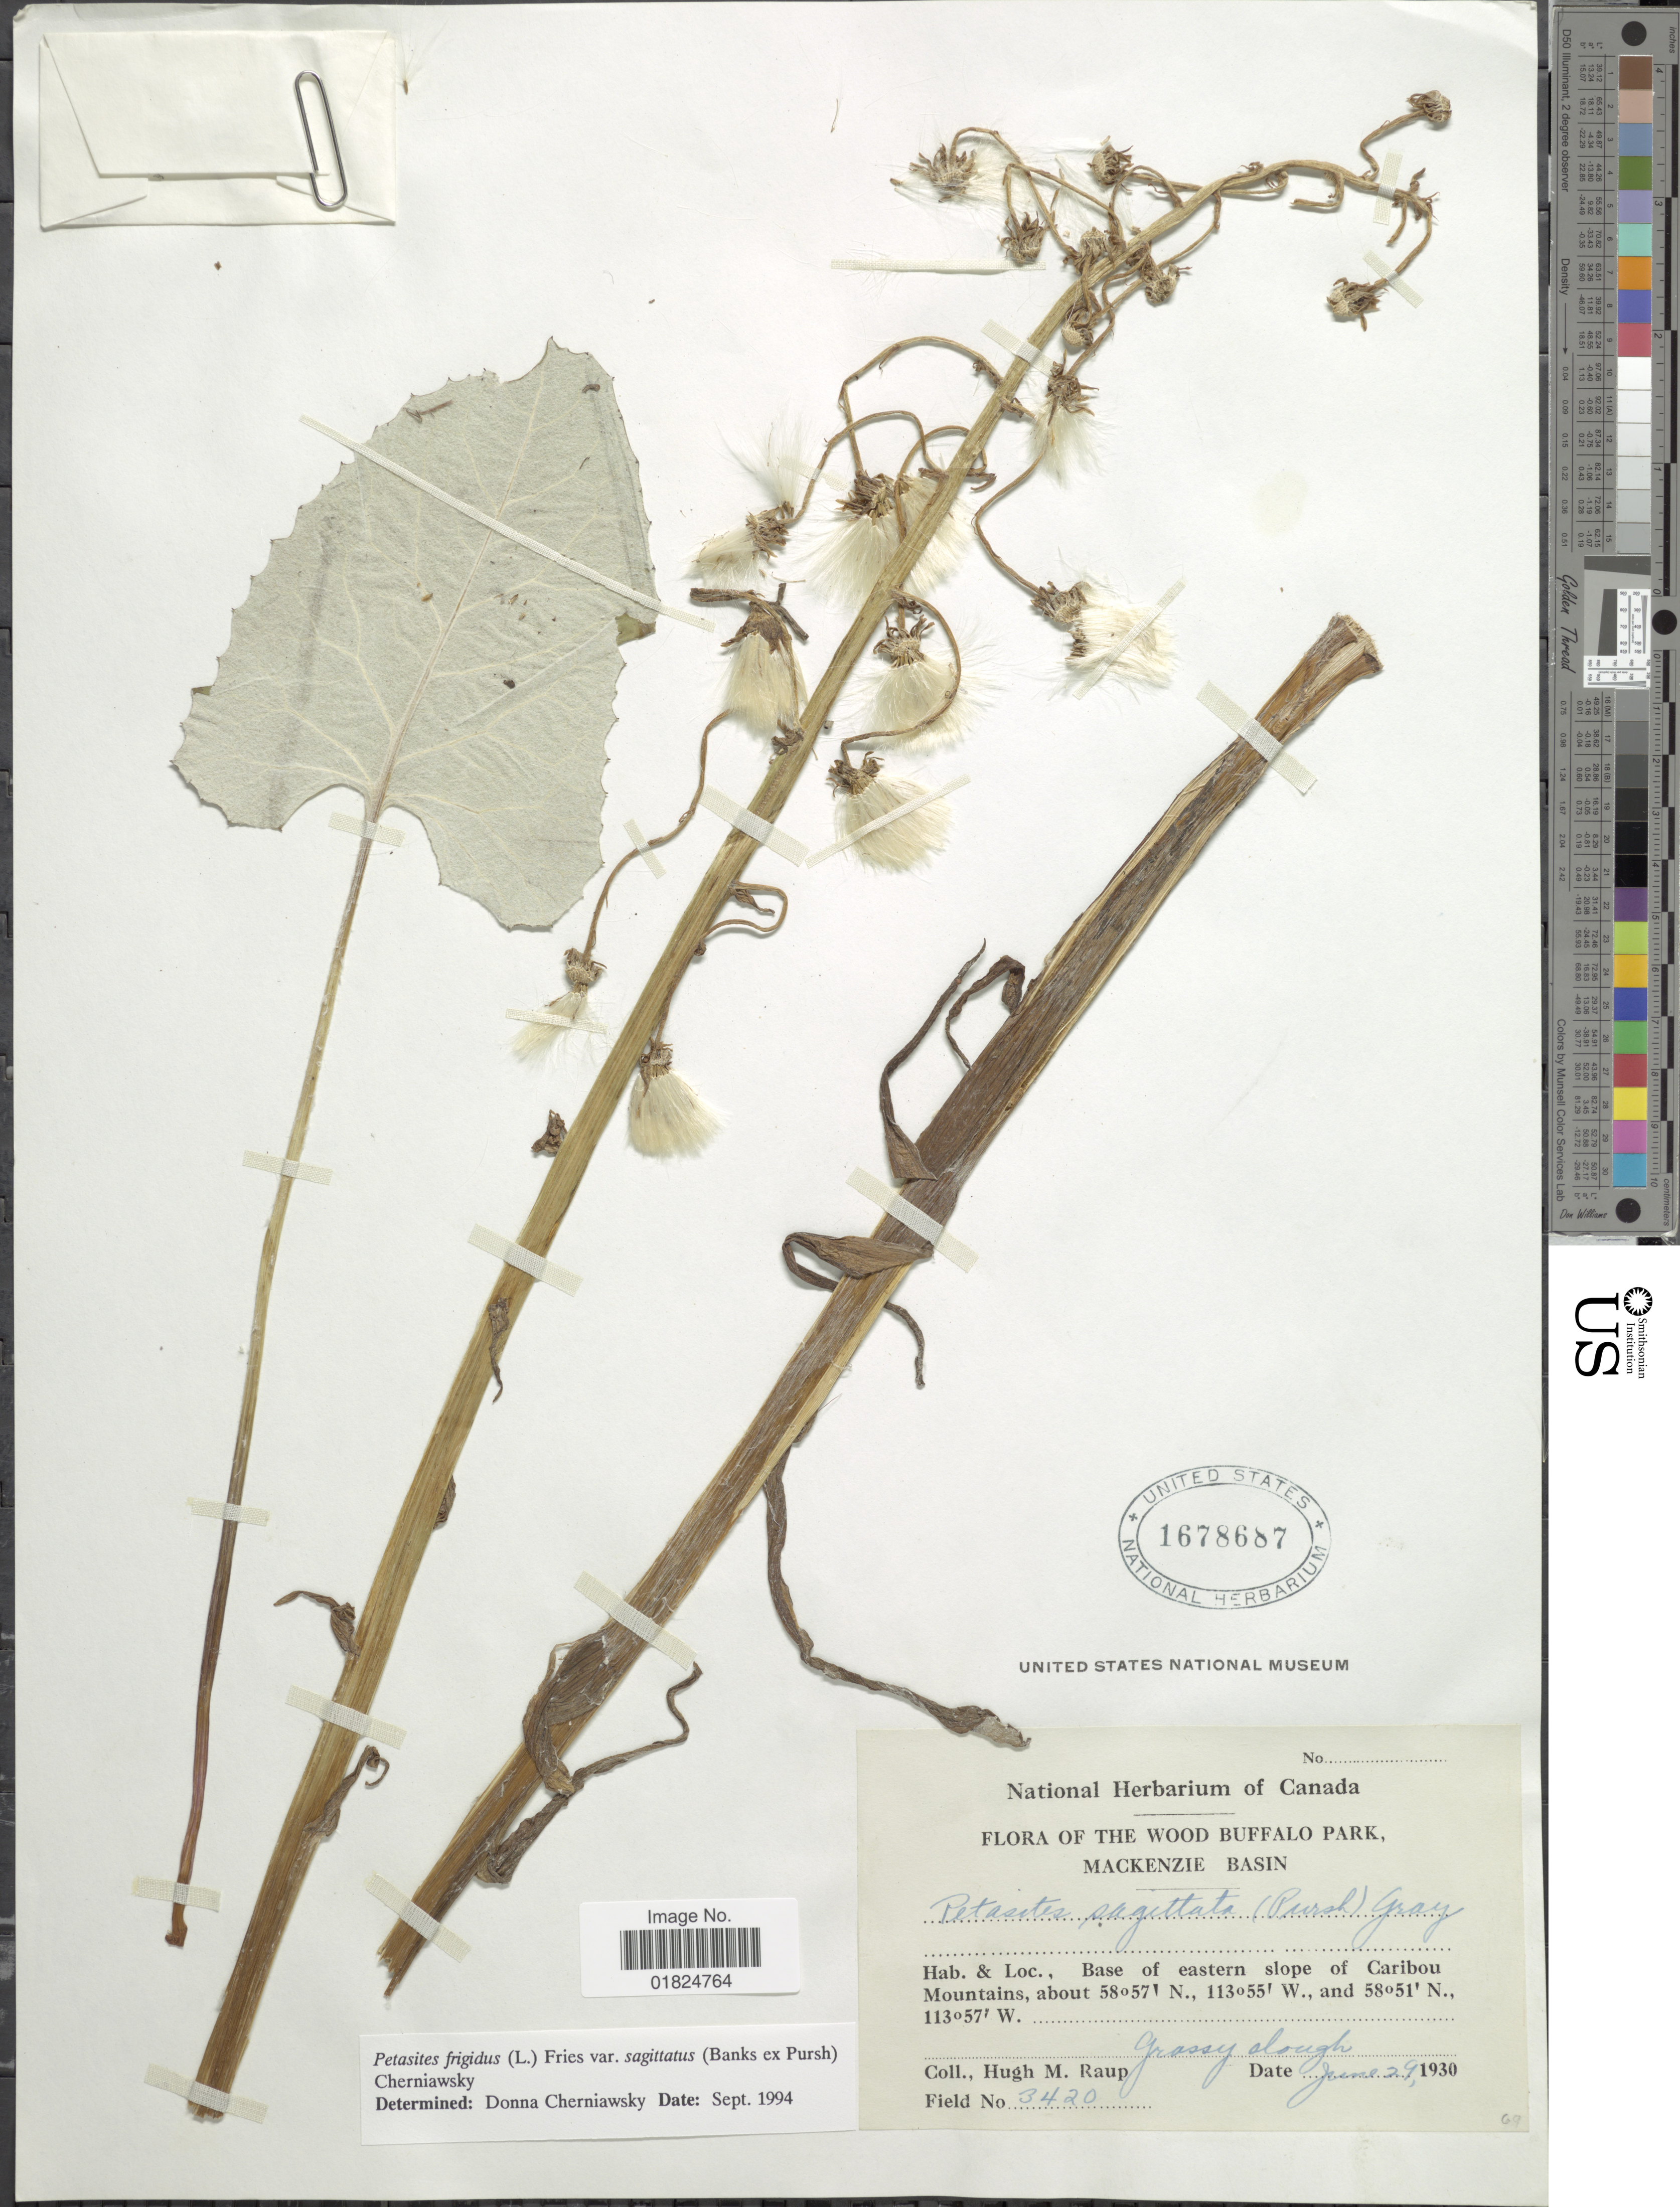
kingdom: Plantae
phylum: Tracheophyta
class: Magnoliopsida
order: Asterales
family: Asteraceae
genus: Petasites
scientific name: Petasites frigidus var. sagittatus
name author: (Banks ex Pursh) Cherniawsky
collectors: H. Raup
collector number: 3420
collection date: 1930-06-29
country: Canada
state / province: Alberta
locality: The Wood Buffalo Park, Mackenzie. Base of eastern slope of Caribou Mountains,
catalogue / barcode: US 1678687